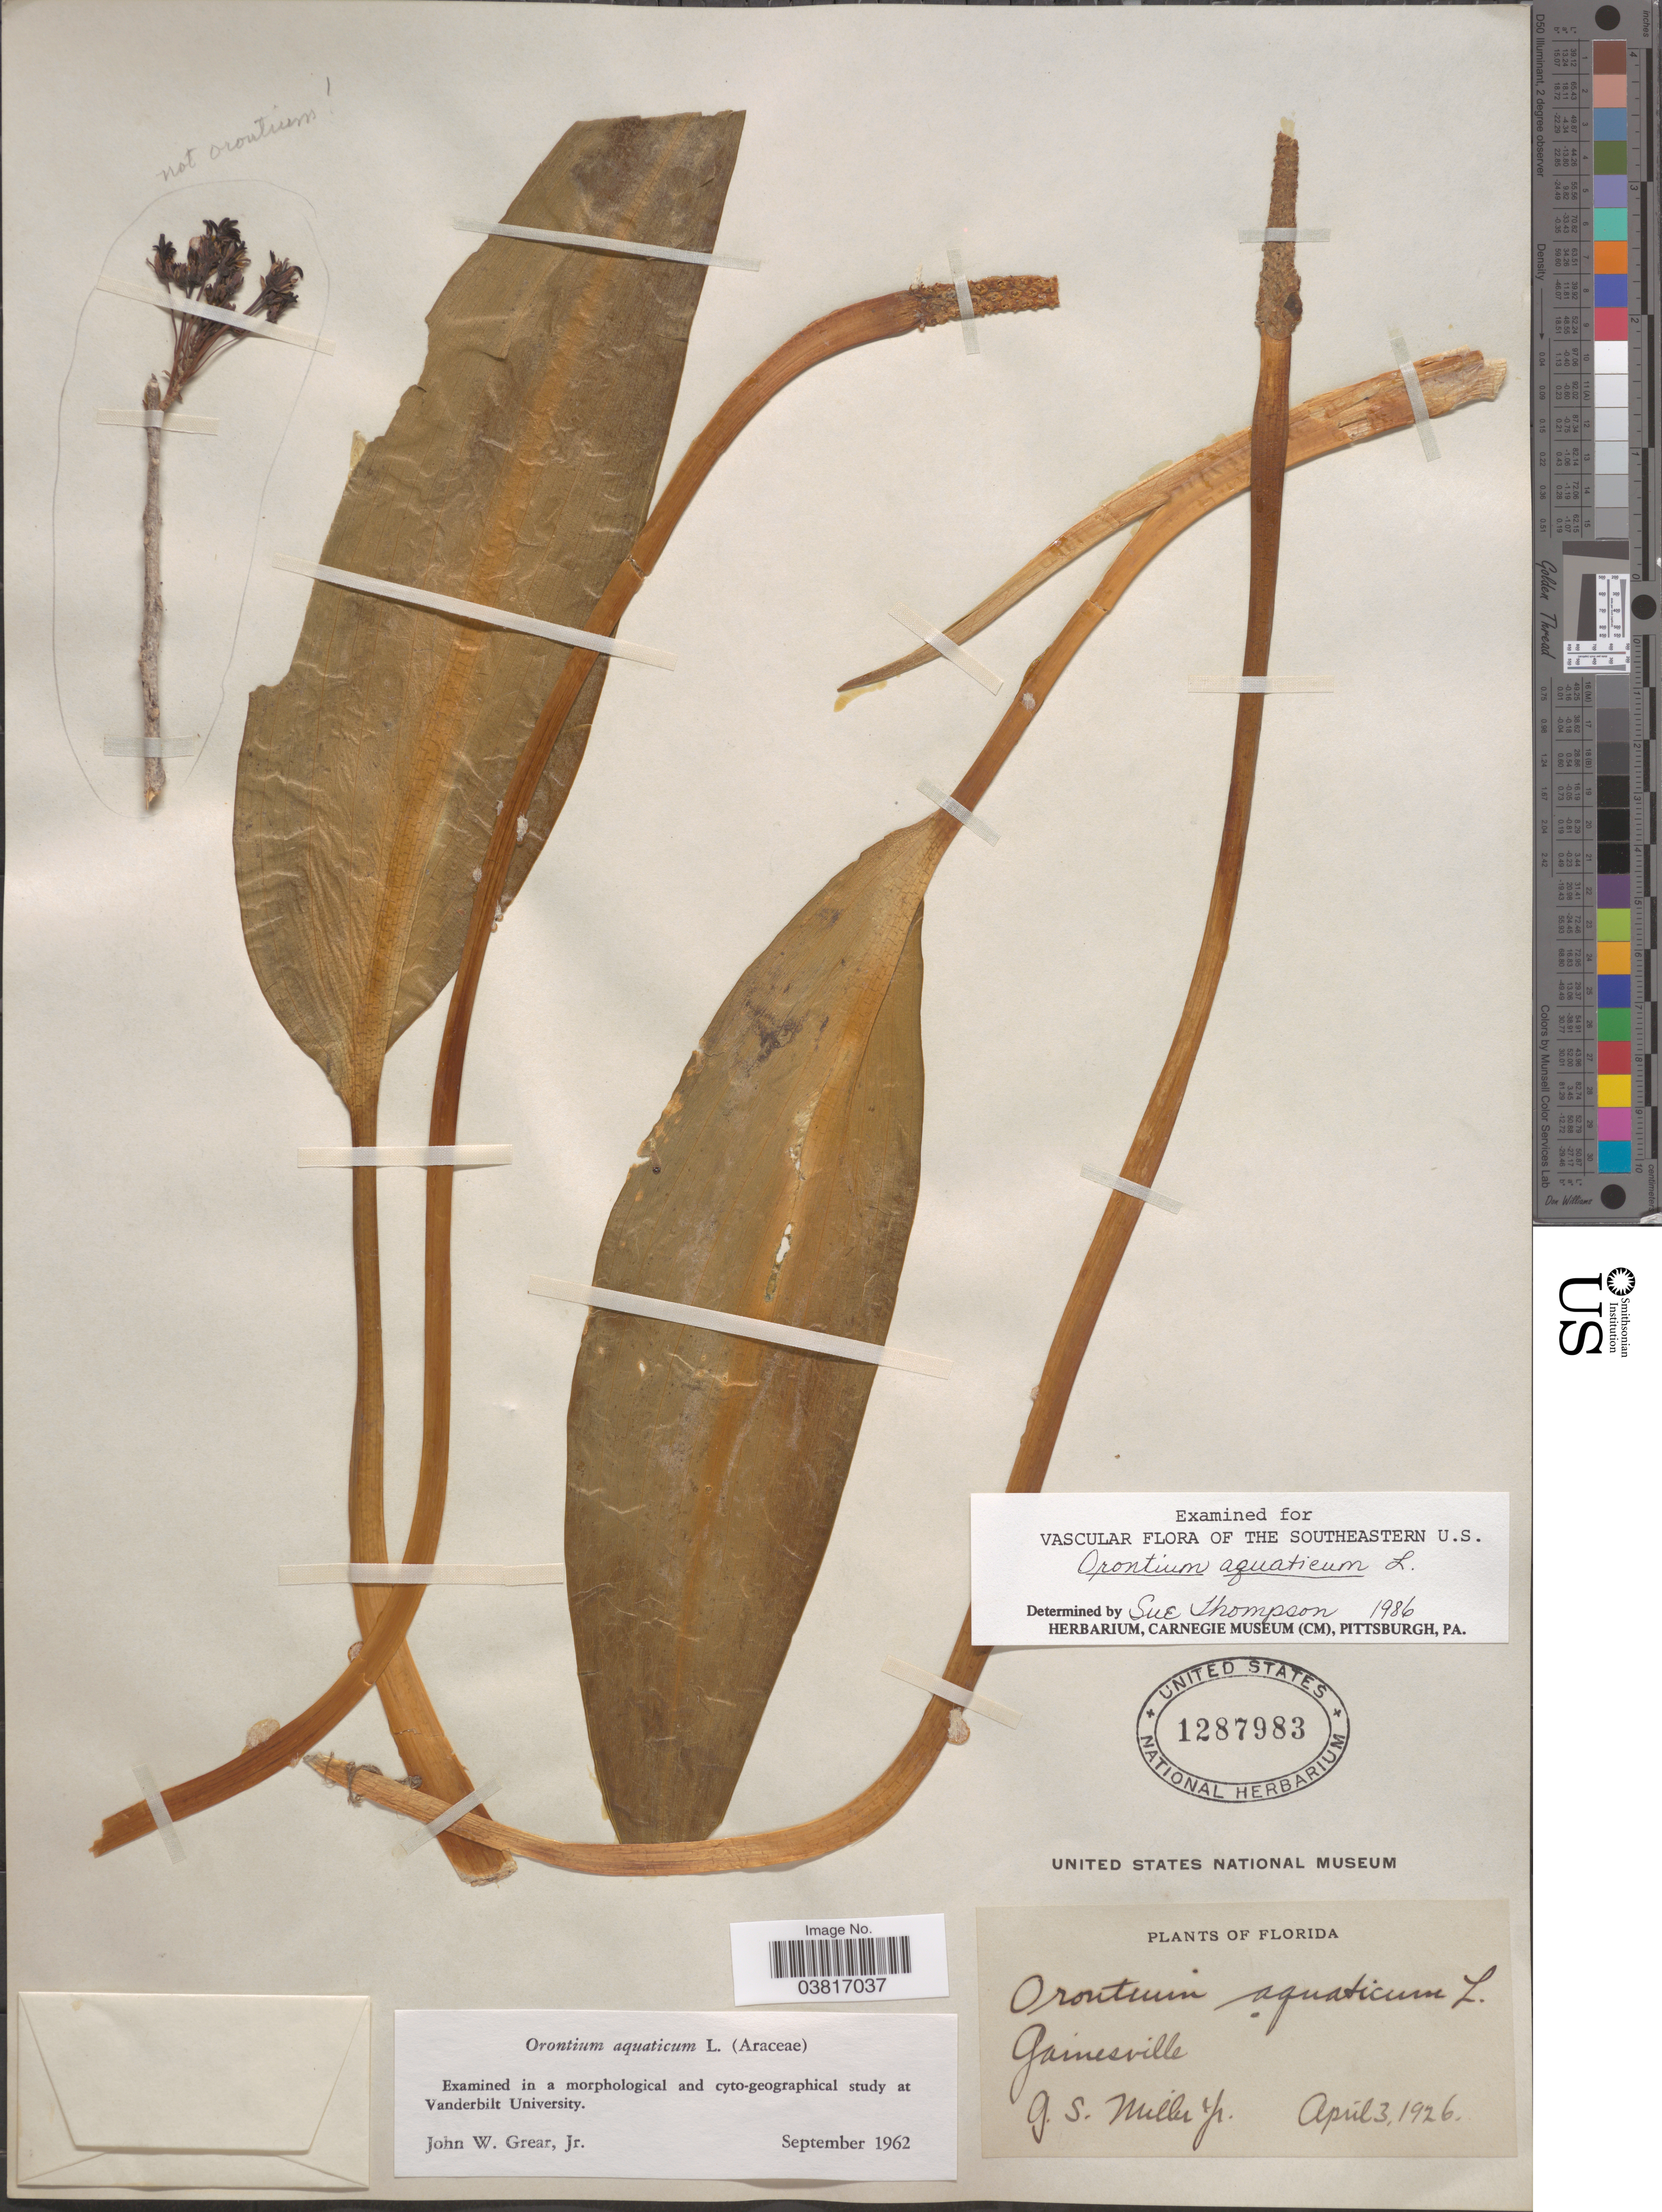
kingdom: Plantae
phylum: Tracheophyta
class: Liliopsida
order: Alismatales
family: Araceae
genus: Orontium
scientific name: Orontium aquaticum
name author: L.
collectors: G. S. Miller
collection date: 1926-04-03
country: United States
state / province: Florida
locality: Gainesville.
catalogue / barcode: US 1287983